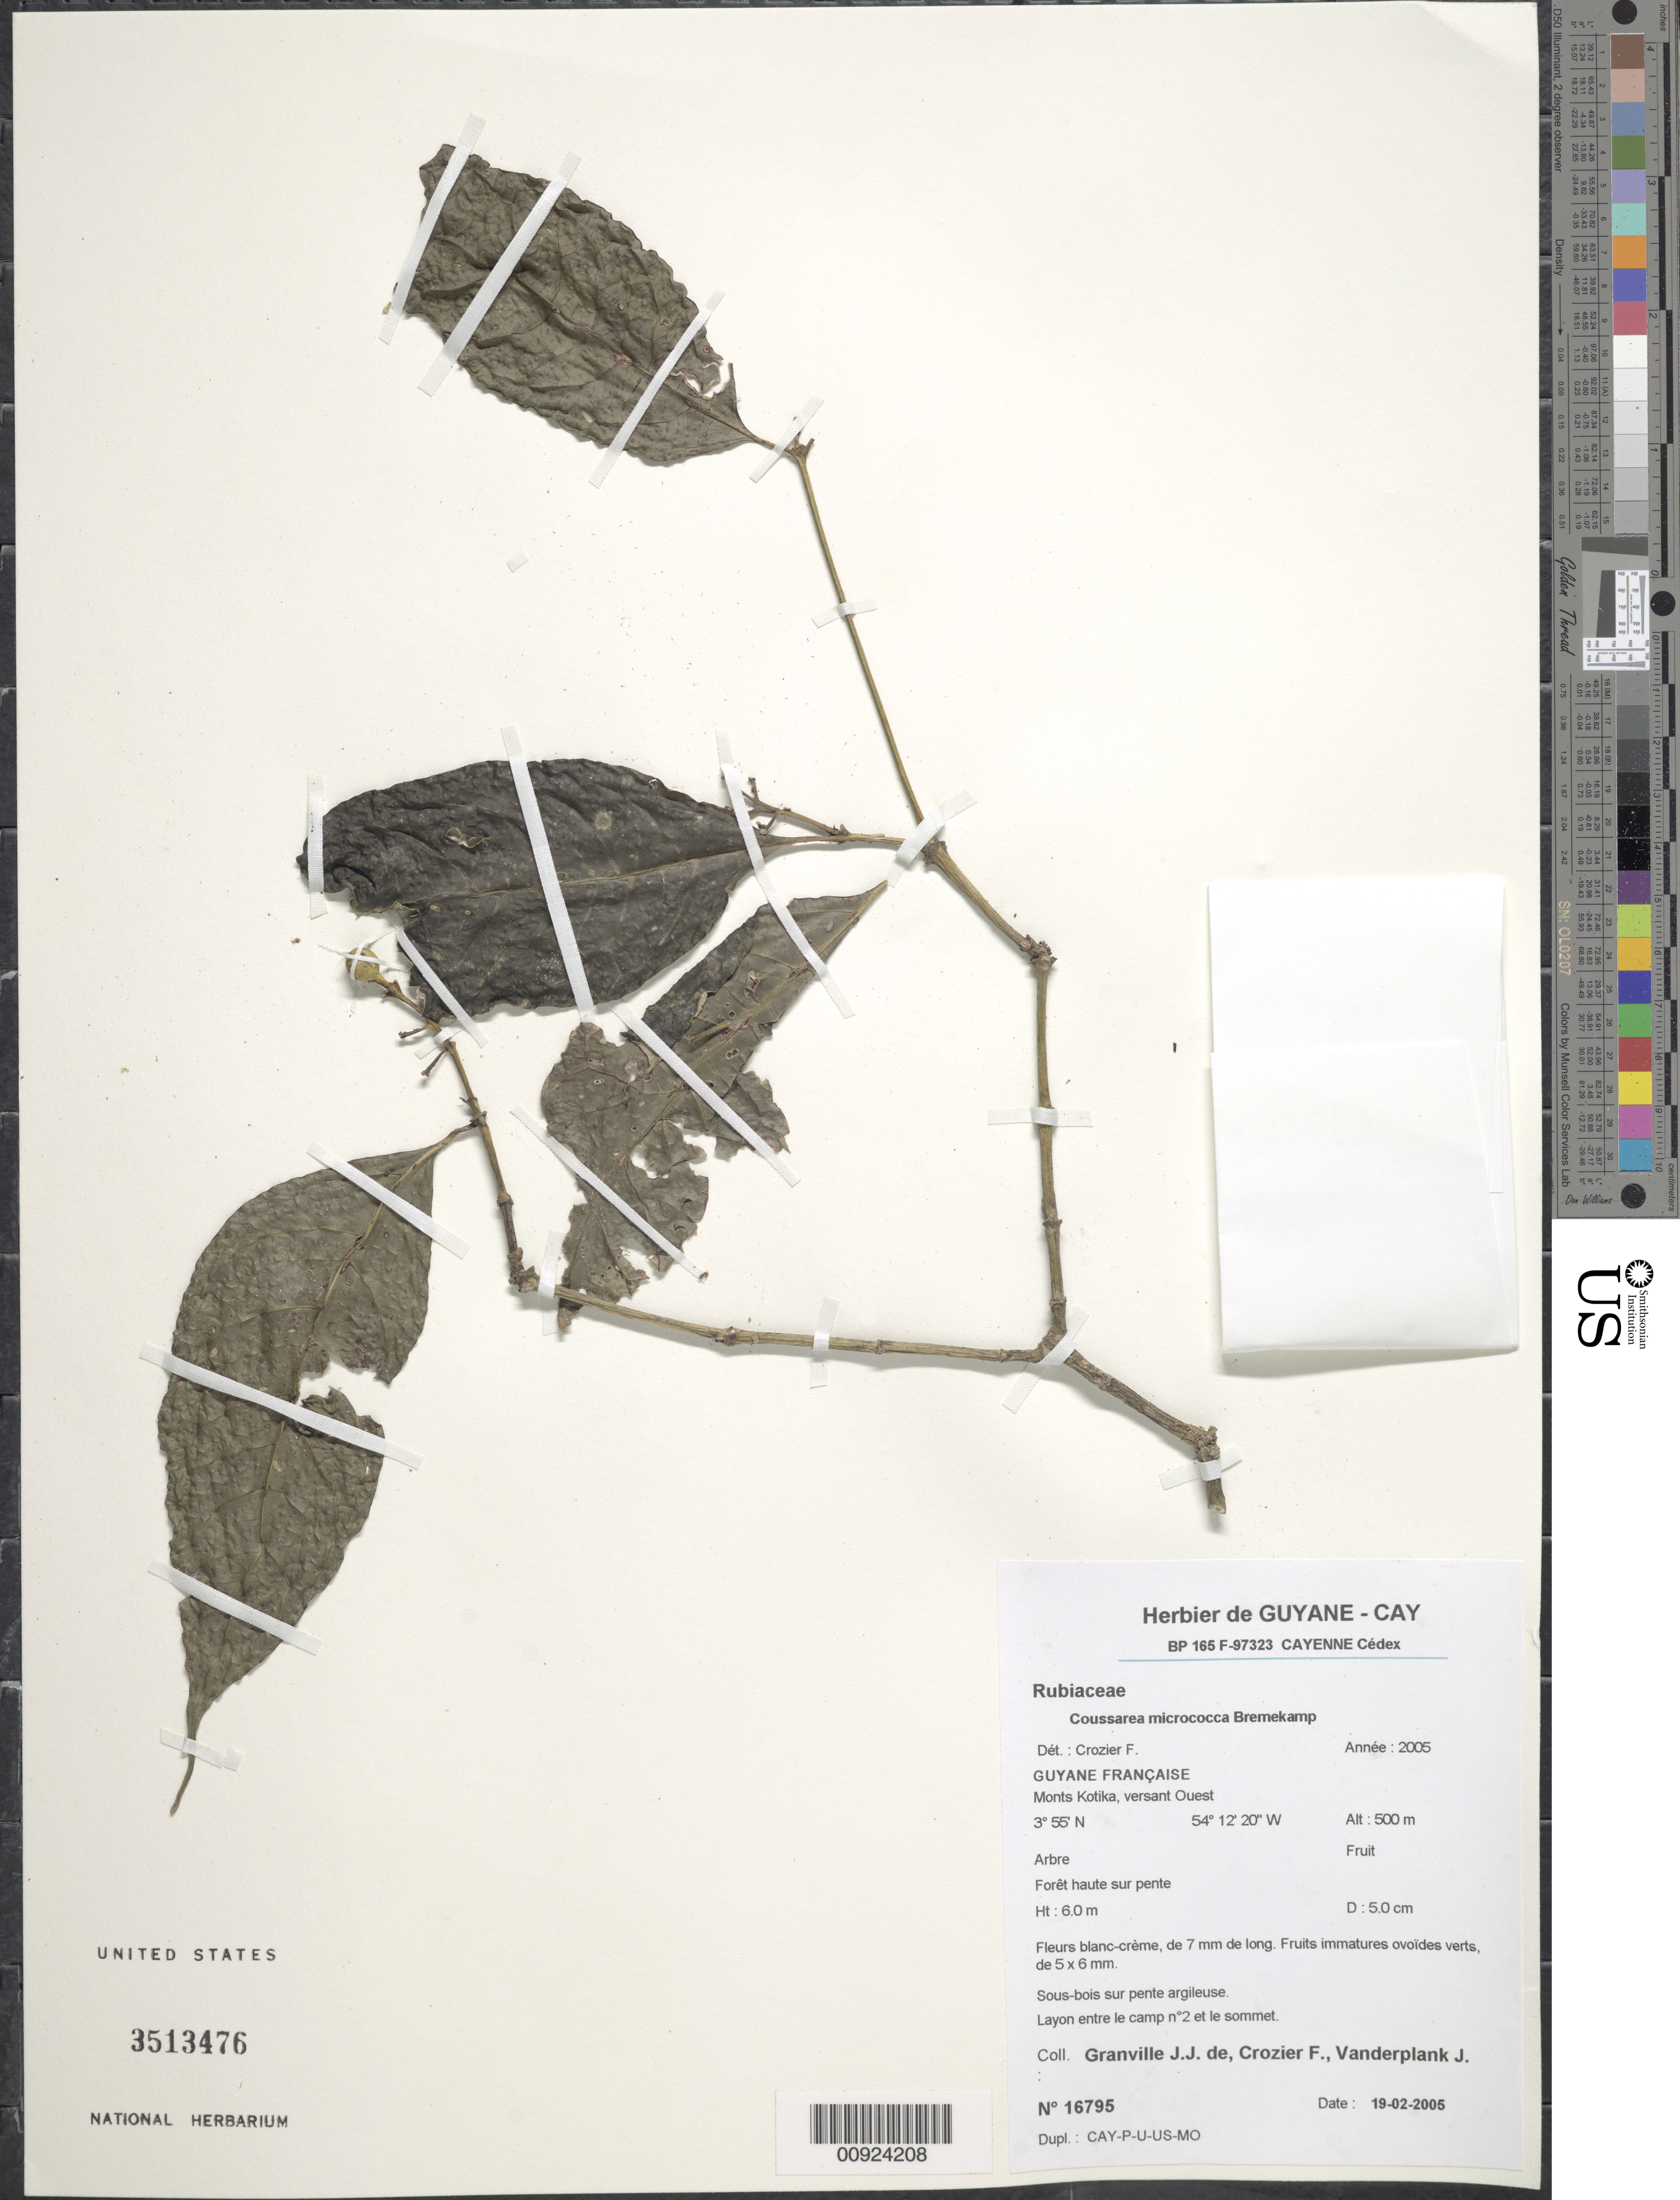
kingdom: Plantae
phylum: Tracheophyta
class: Magnoliopsida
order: Gentianales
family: Rubiaceae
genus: Coussarea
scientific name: Coussarea micrococca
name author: Bremek.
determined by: Crozier, F.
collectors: J.-J. de Granville, F. Crozier & J. Vanderplank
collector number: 16795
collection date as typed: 19-Feb-05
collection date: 2005-02-19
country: French Guiana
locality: Monts Kotika, versant Ouest, layon entre le camp nº2 et le sommet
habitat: Foret haut sur pente; sous-bois sur pent argileuse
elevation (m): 500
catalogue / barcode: US 3513476